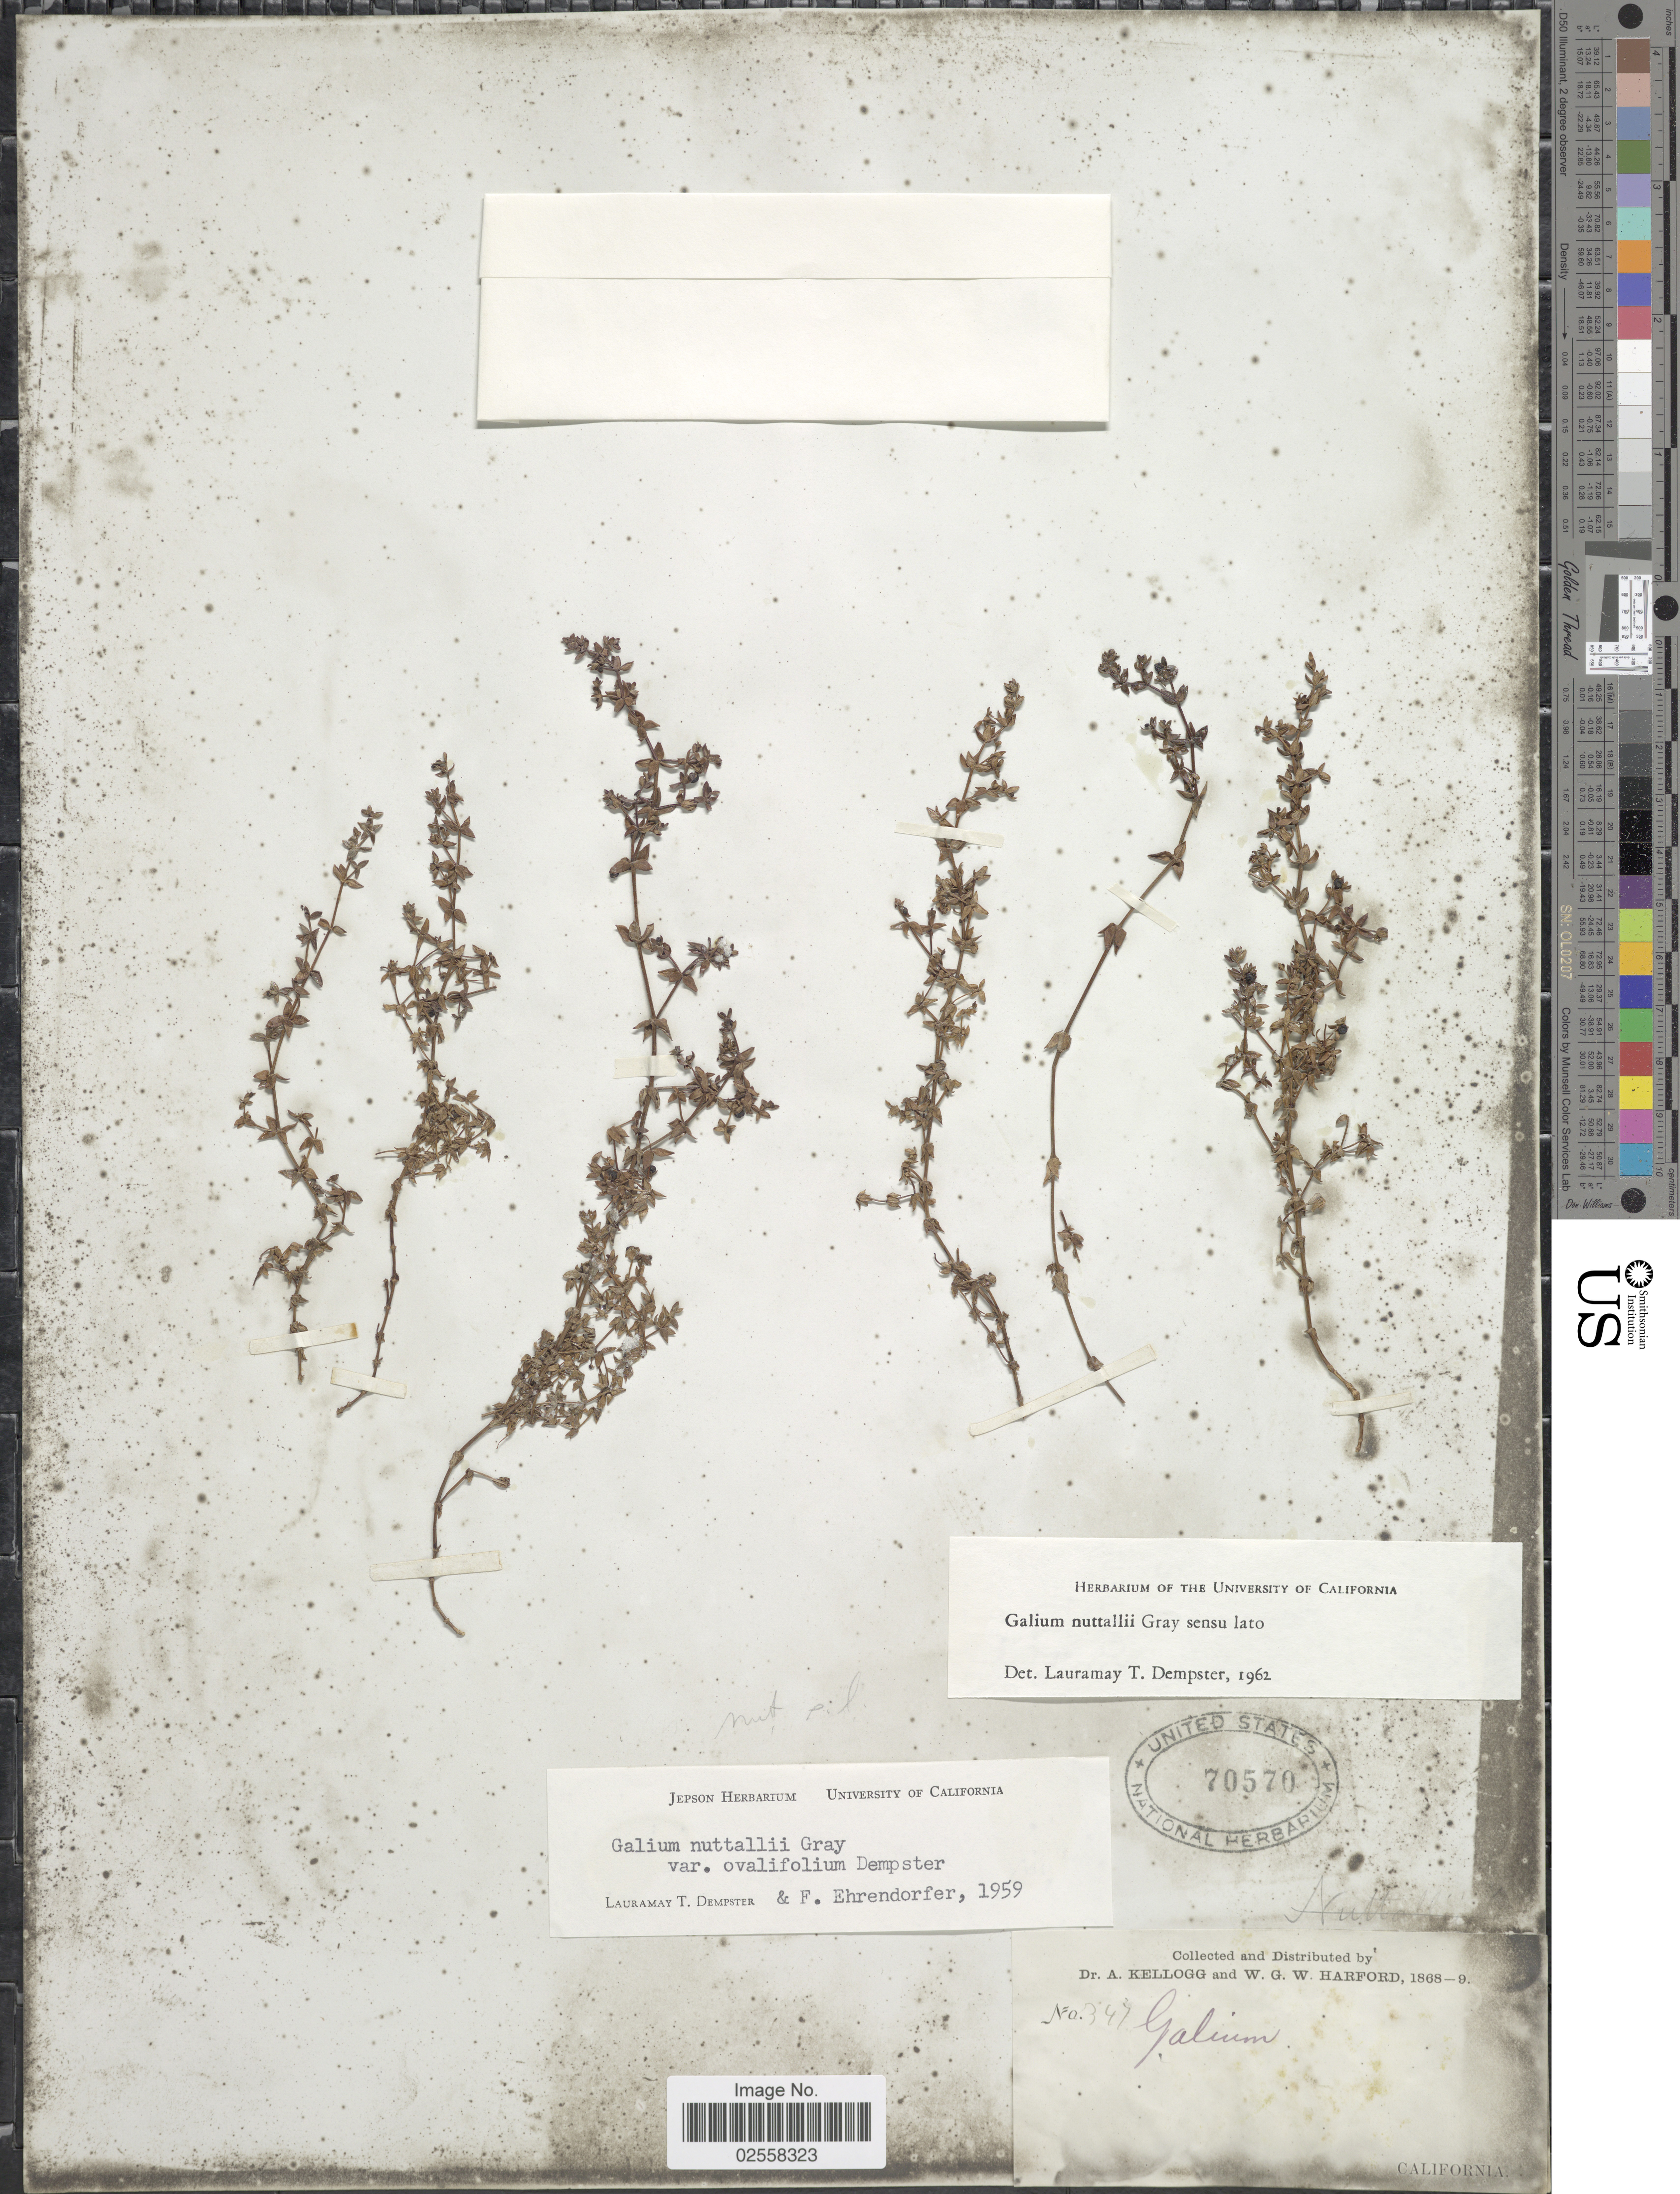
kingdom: Plantae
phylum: Tracheophyta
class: Magnoliopsida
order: Gentianales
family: Rubiaceae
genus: Galium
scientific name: Galium nuttallii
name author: A. Gray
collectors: A. Kellogg & W. G. W. Harford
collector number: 347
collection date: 1868/1869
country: United States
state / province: California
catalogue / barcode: US 70570